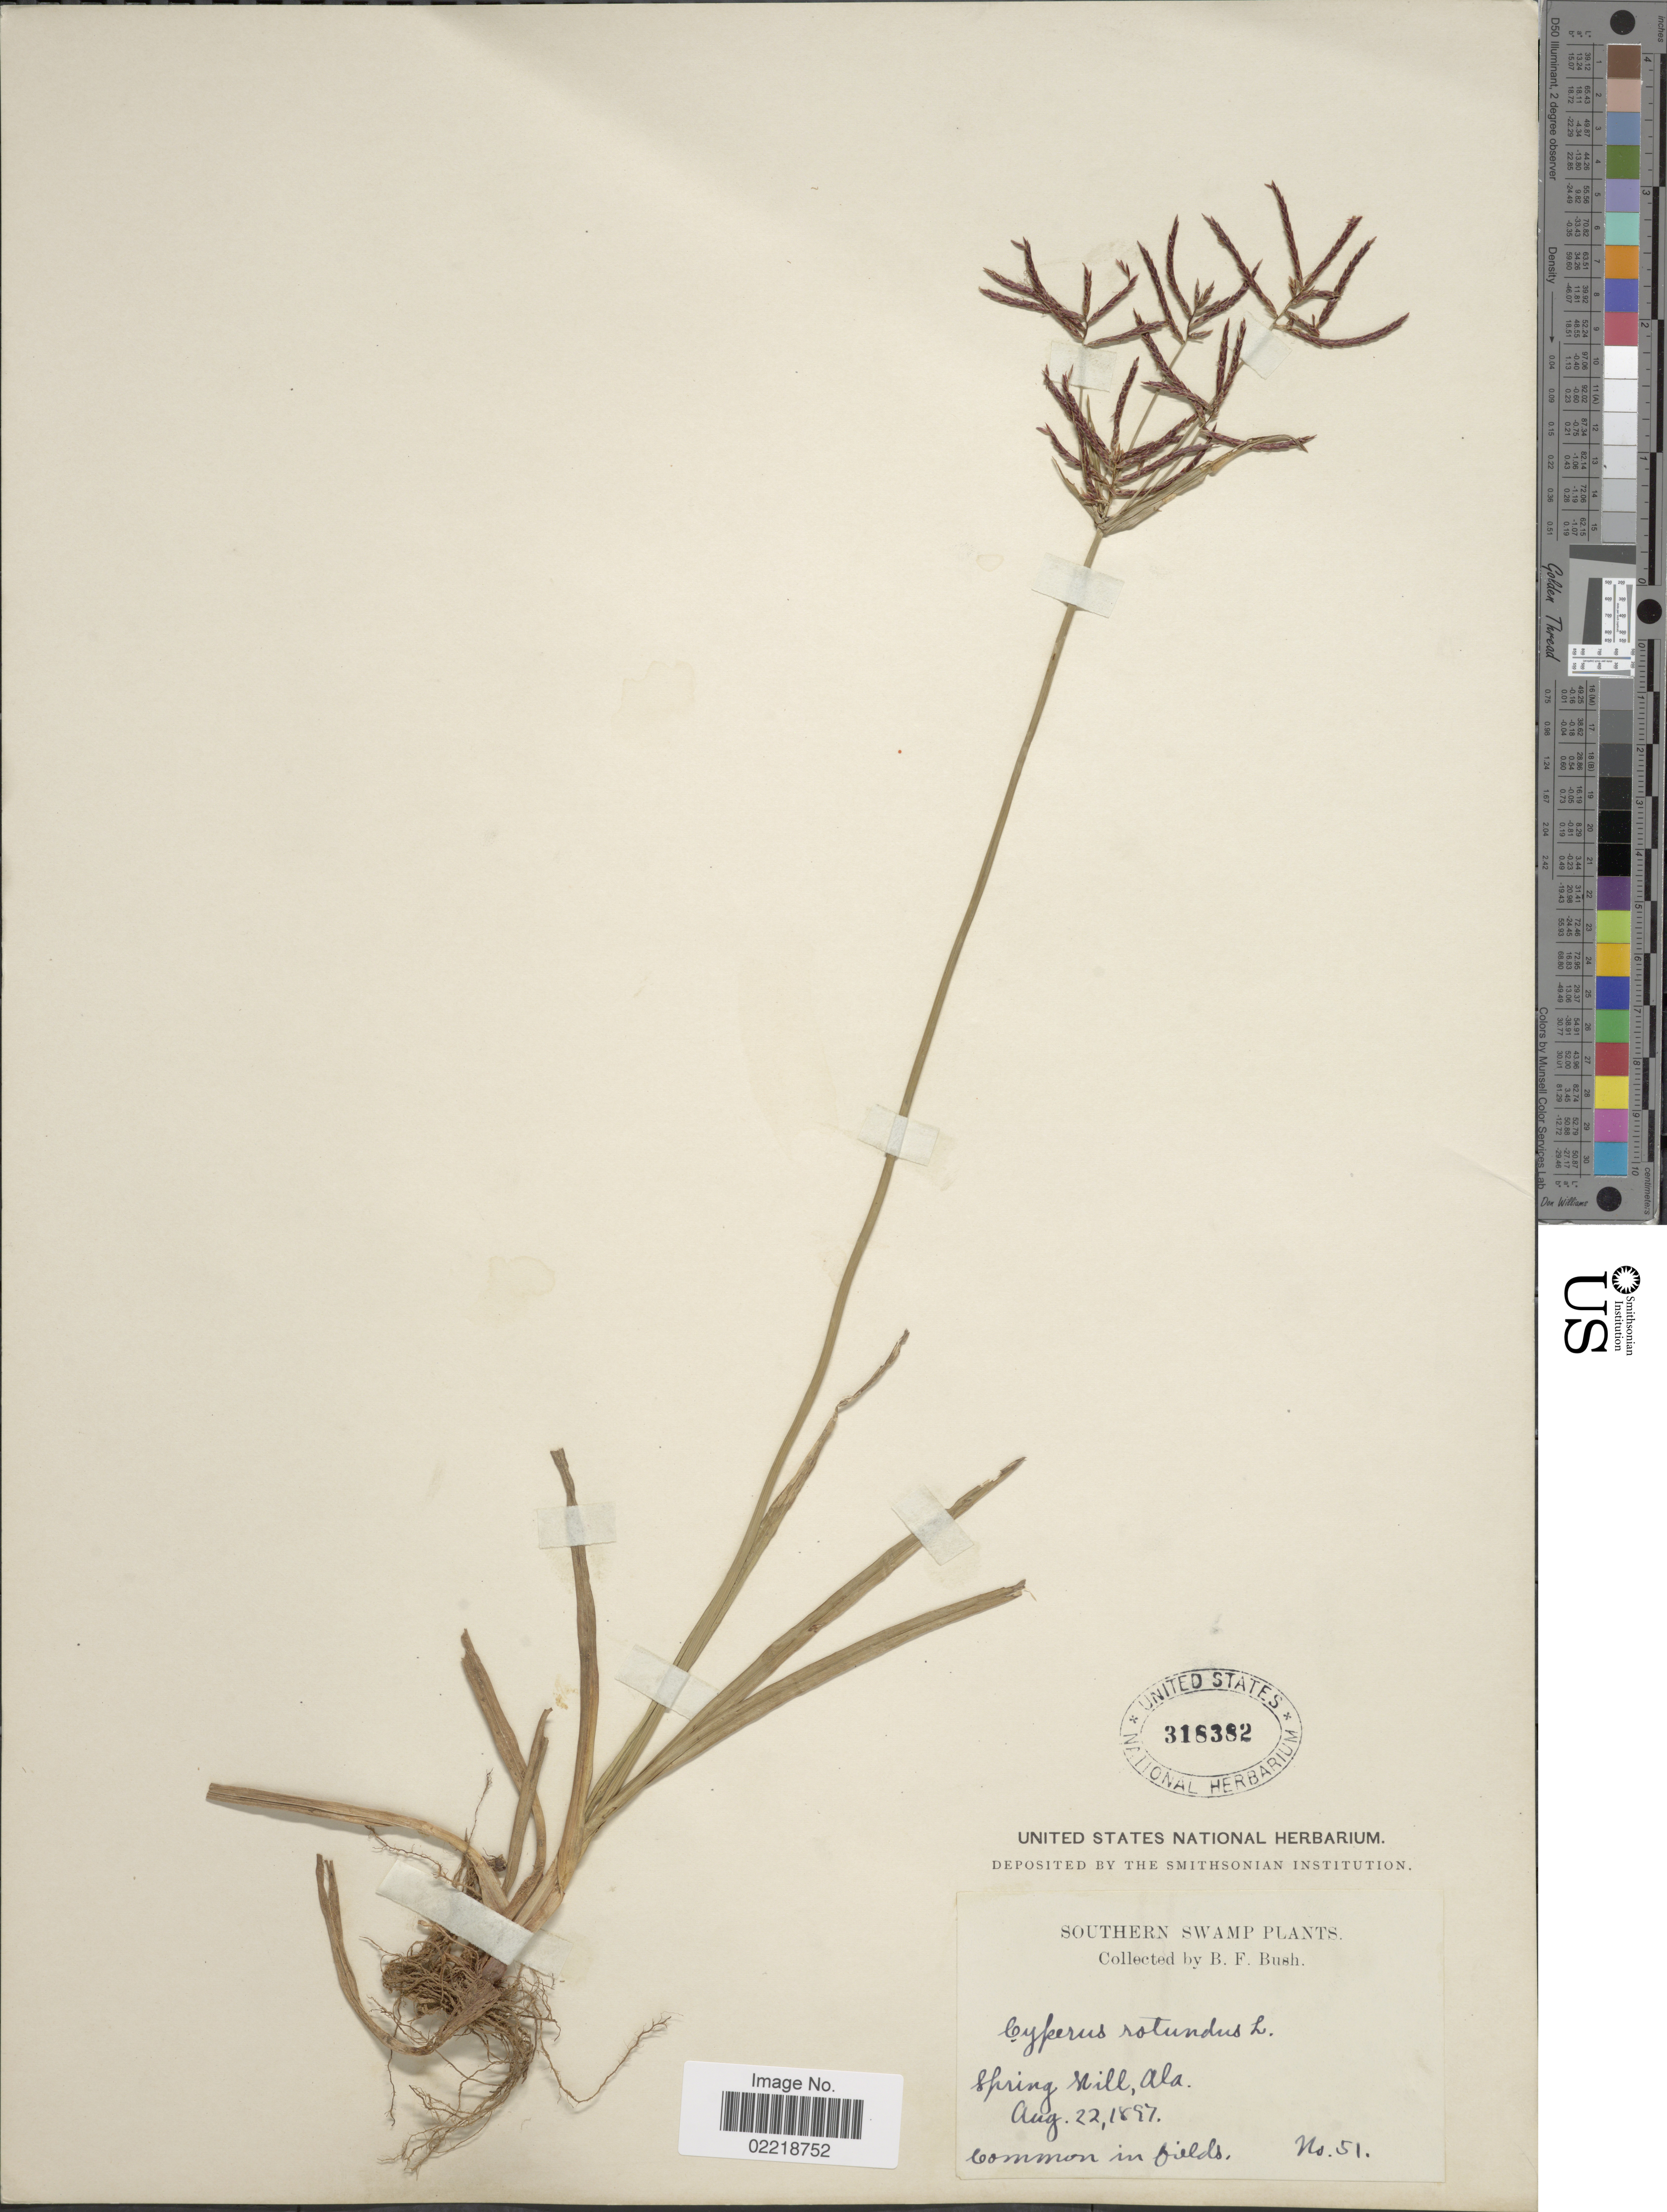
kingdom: Plantae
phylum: Tracheophyta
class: Liliopsida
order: Poales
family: Cyperaceae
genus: Cyperus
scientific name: Cyperus rotundus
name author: L.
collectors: B. F. Bush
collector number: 51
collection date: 1897-08-22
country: United States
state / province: Alabama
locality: Southern Swamp. Spring Mill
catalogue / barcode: US 318382